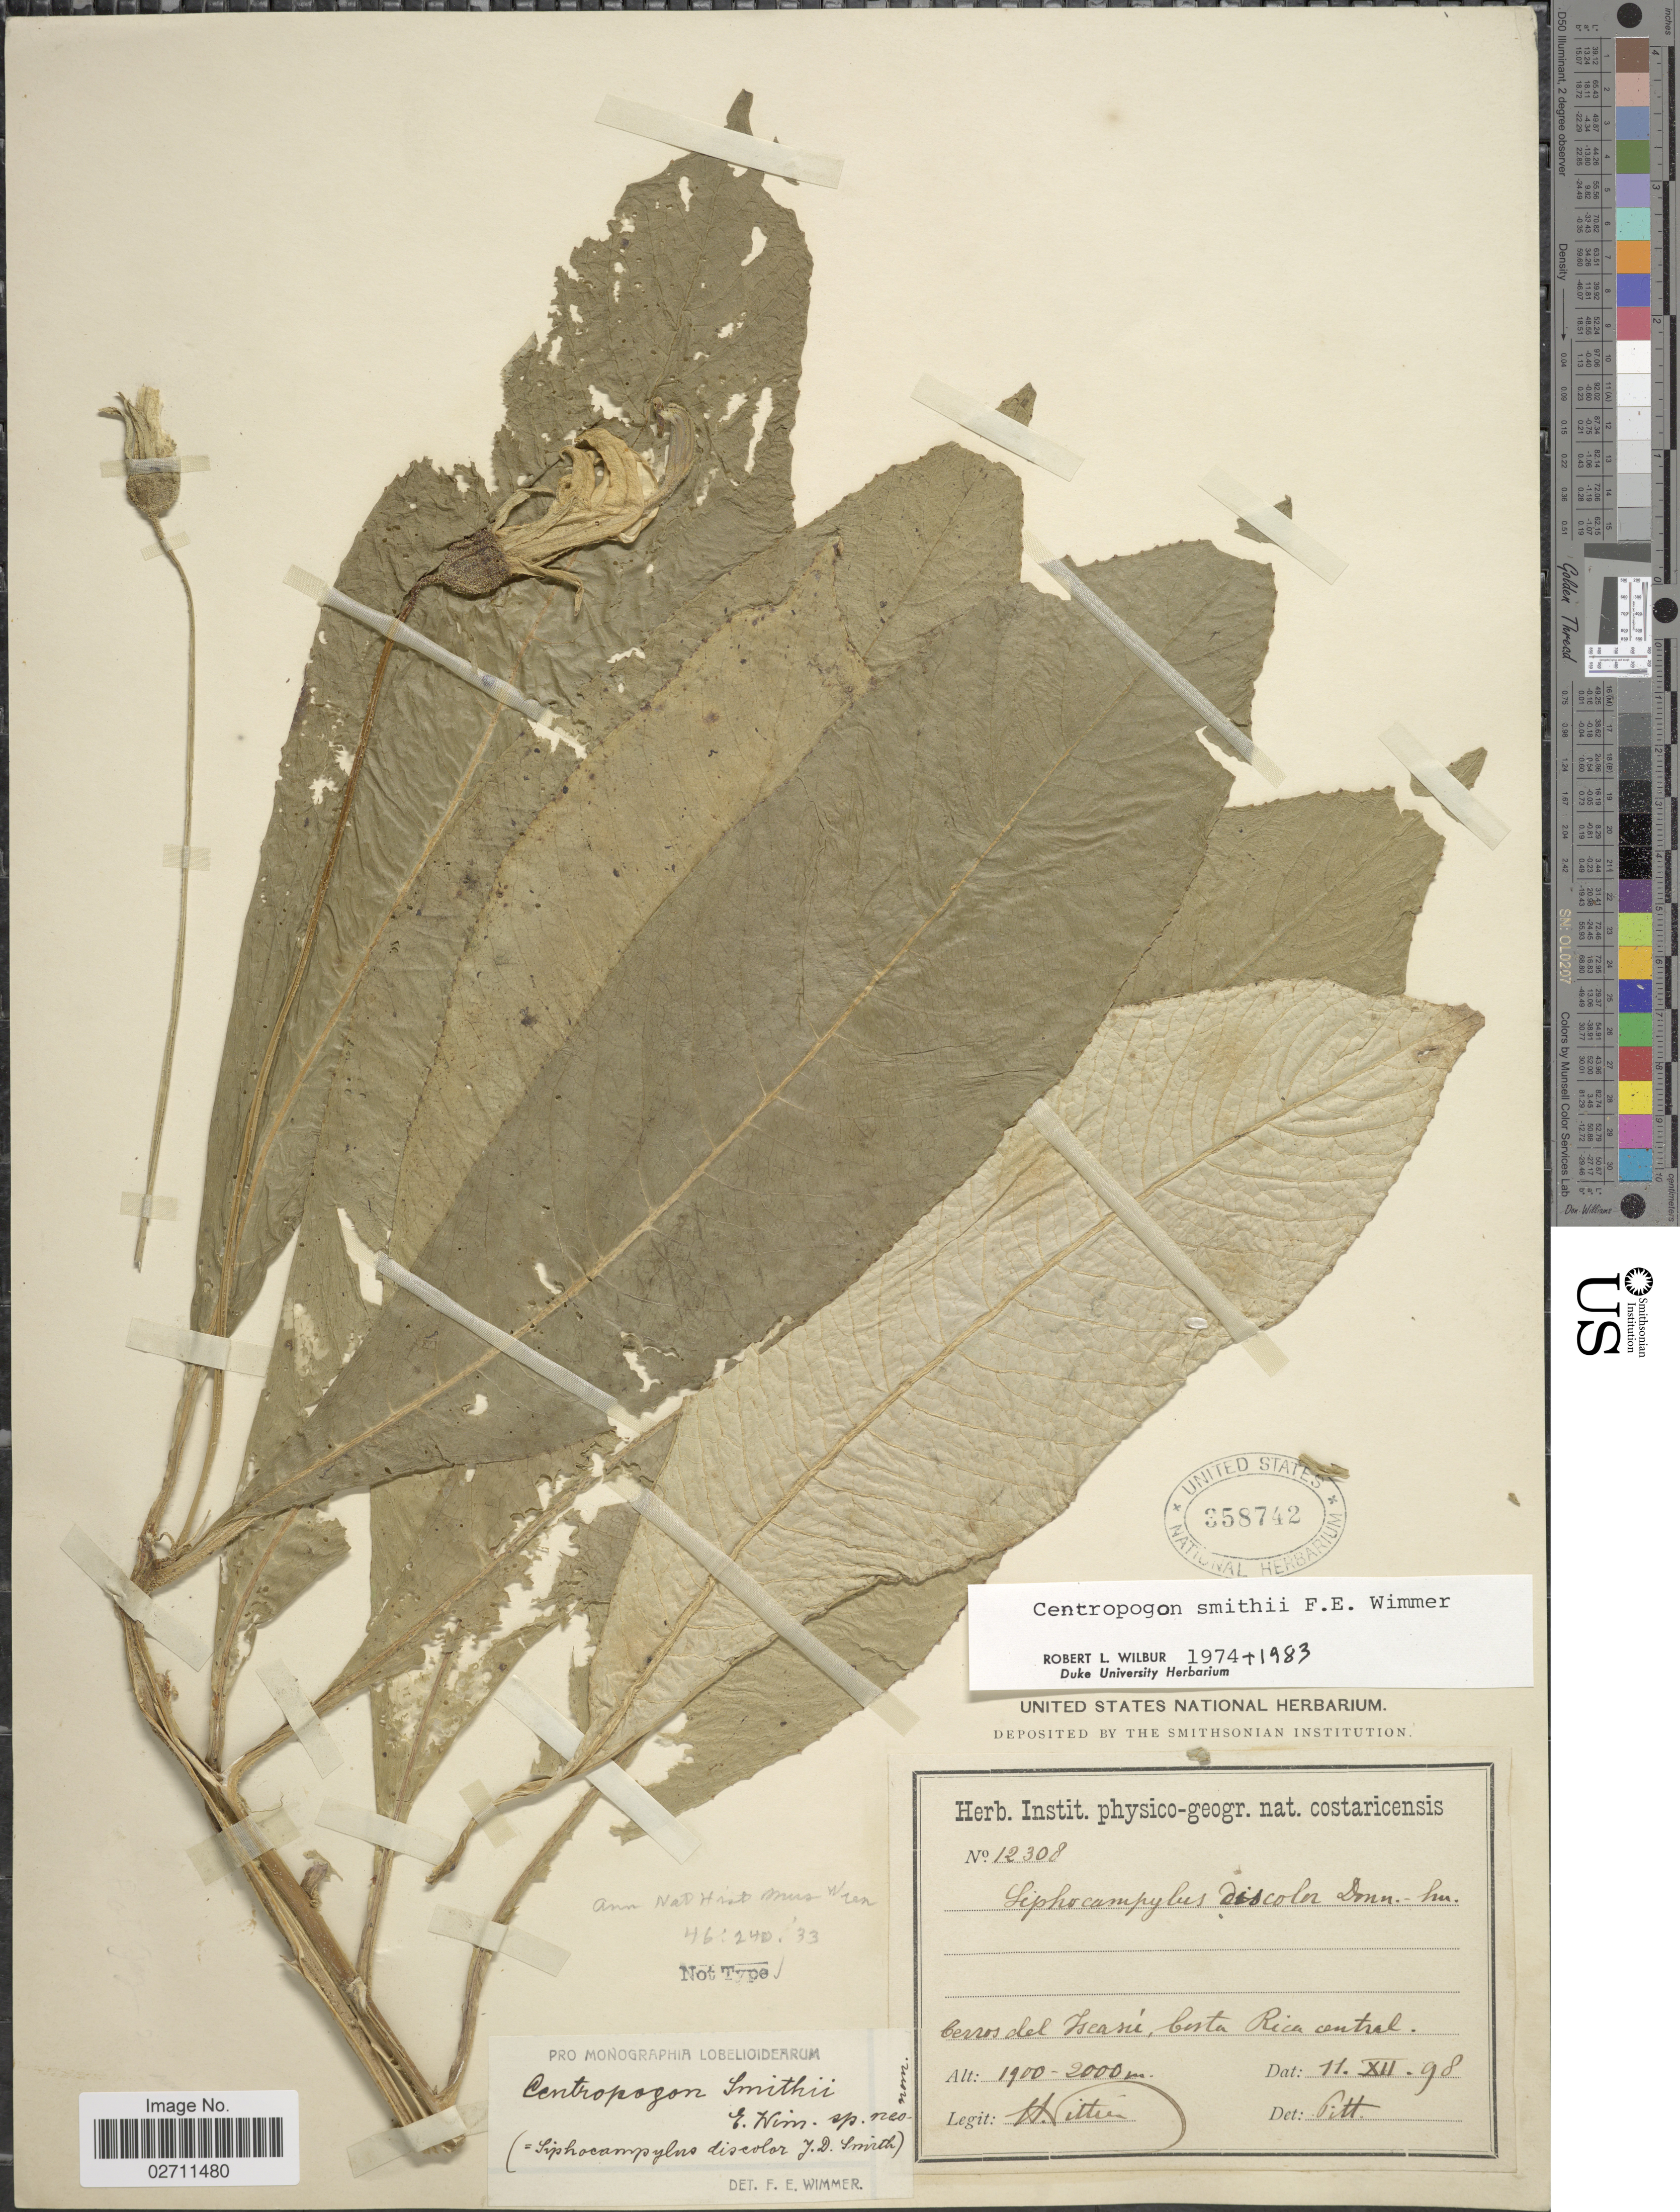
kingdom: Plantae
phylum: Tracheophyta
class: Magnoliopsida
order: Asterales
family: Campanulaceae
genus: Centropogon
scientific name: Centropogon smithii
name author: E. Wimm.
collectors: H. F. Pittier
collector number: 12308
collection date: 1898-12-11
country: Costa Rica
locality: Cerros del Irazu, Costa Rica central.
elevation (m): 1900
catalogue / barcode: US 358742